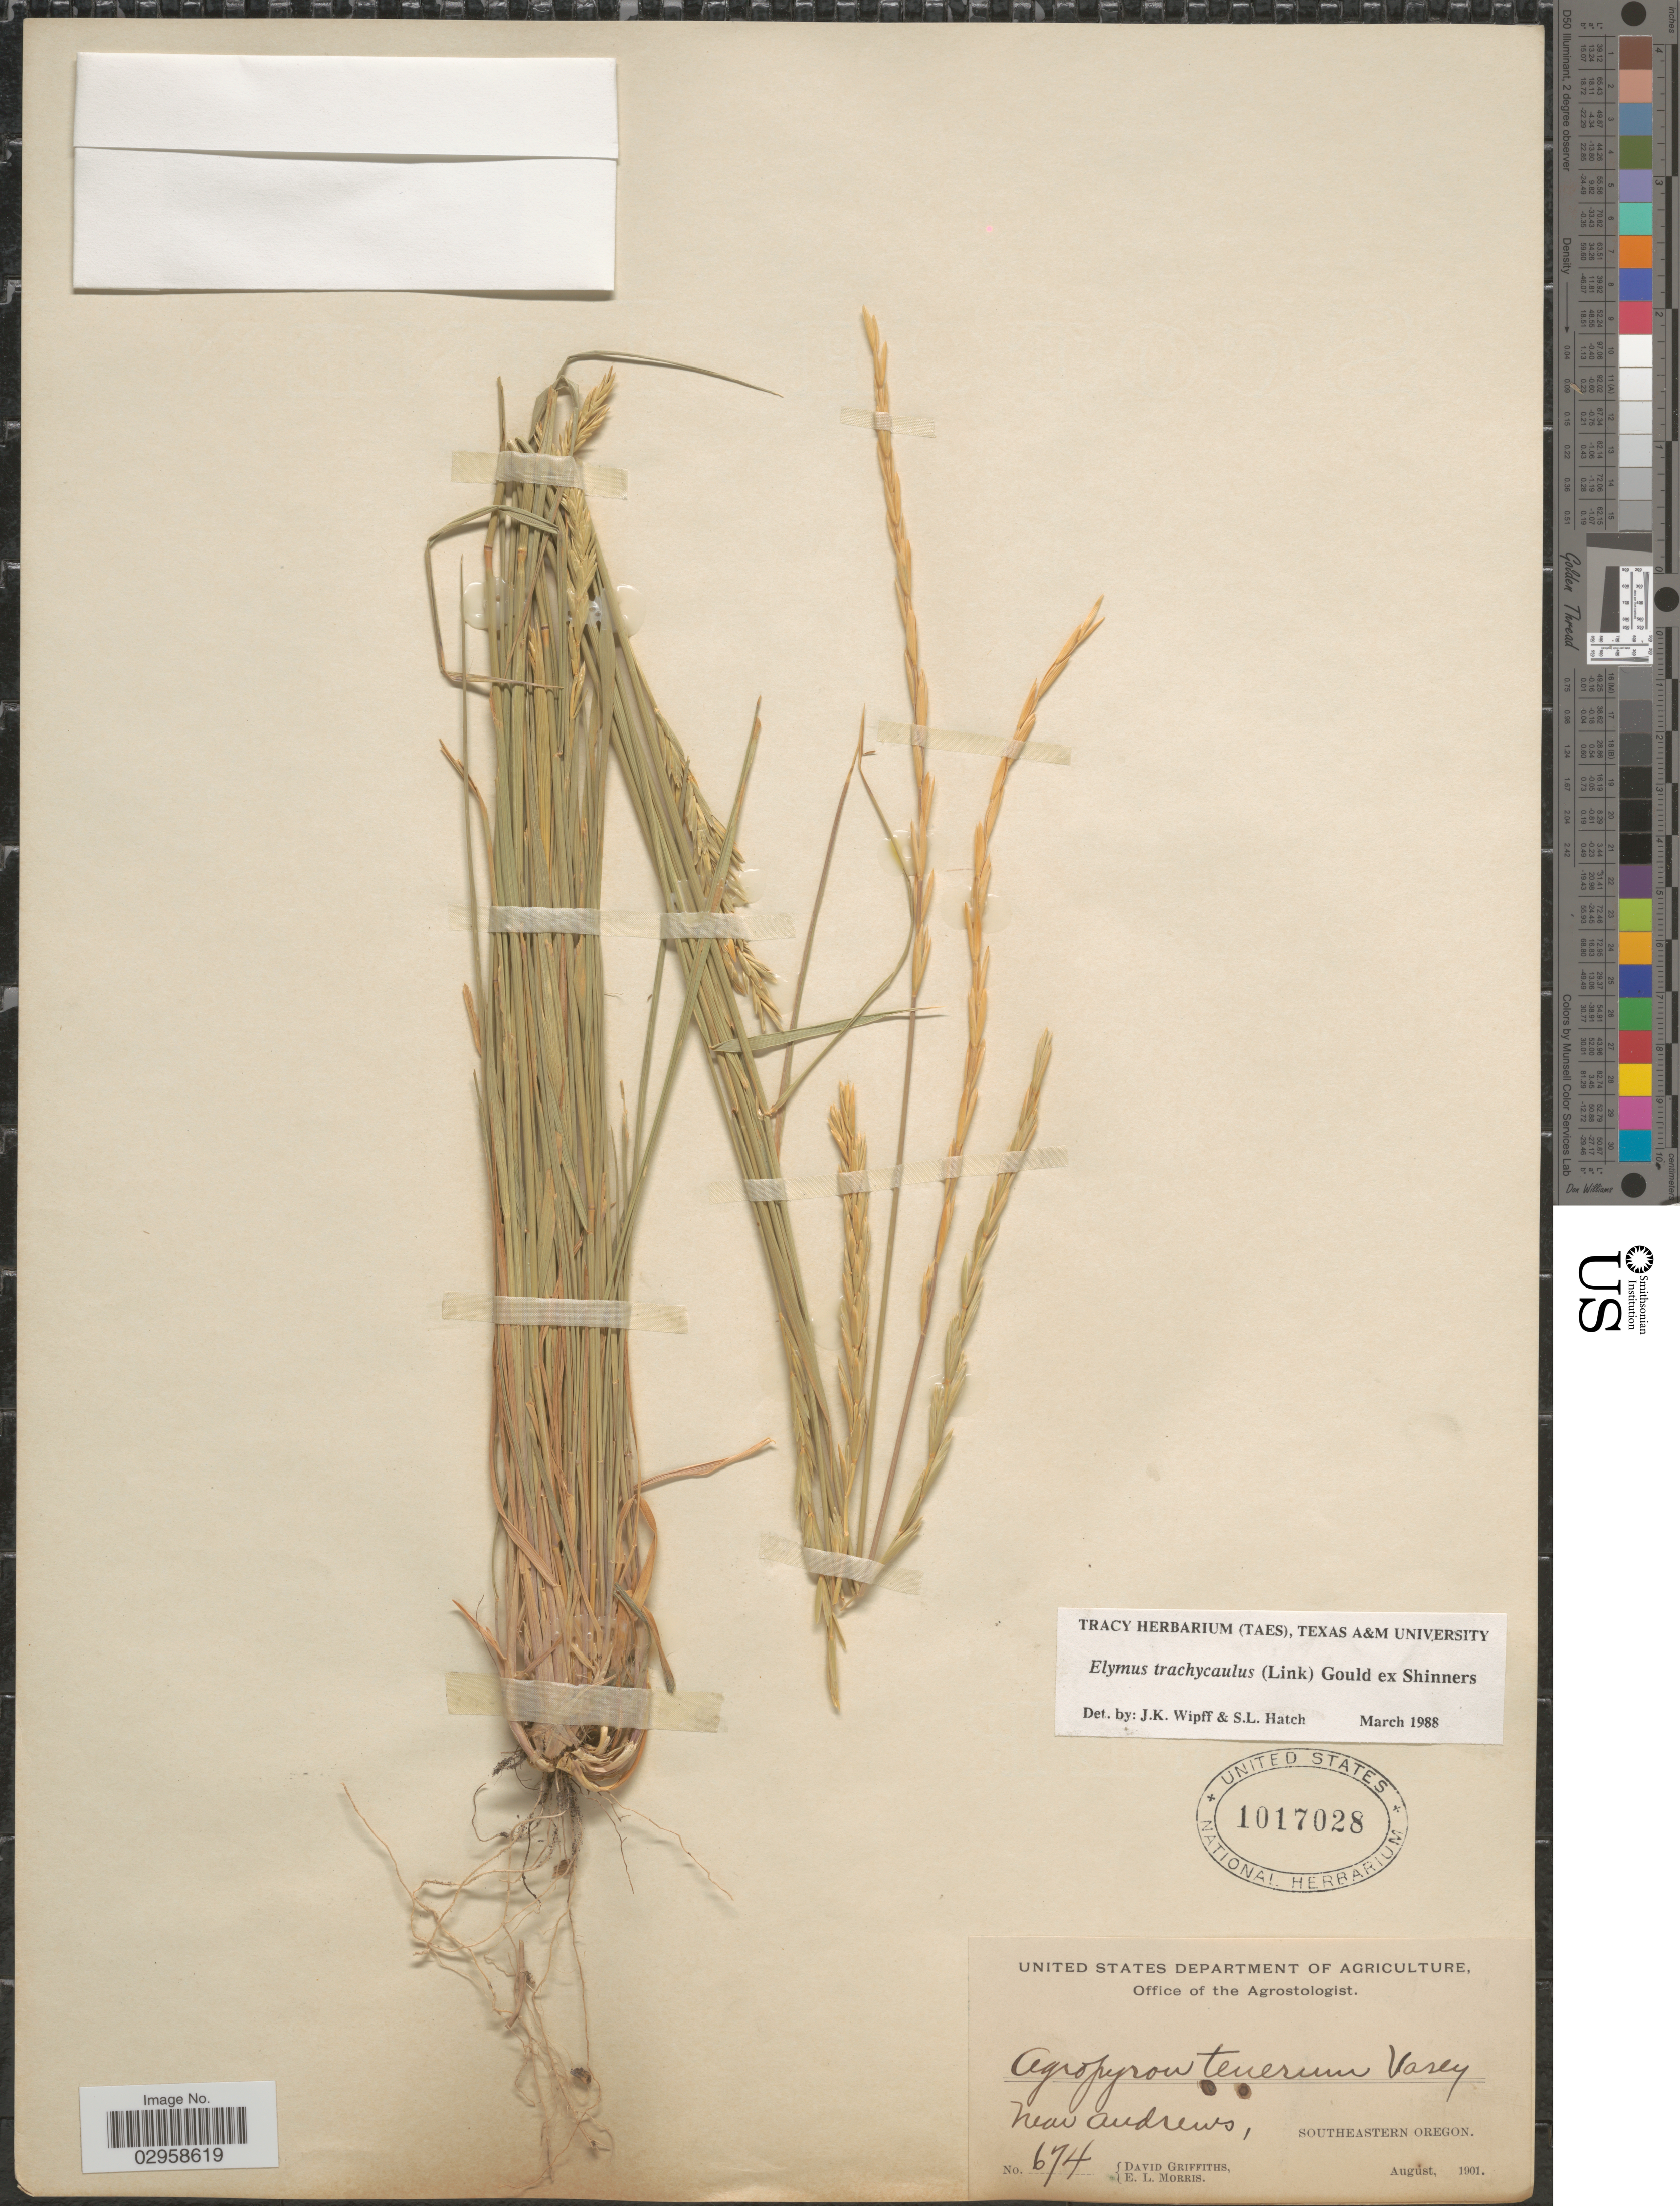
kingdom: Plantae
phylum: Tracheophyta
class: Liliopsida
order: Poales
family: Poaceae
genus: Elymus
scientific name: Elymus trachycaulus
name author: (Link) Gould ex Shinners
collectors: D. Griffiths & E. Morris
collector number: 674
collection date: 1901-08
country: United States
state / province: Oregon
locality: Near Andrews. Southeastern Oregon.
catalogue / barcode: US 1017028